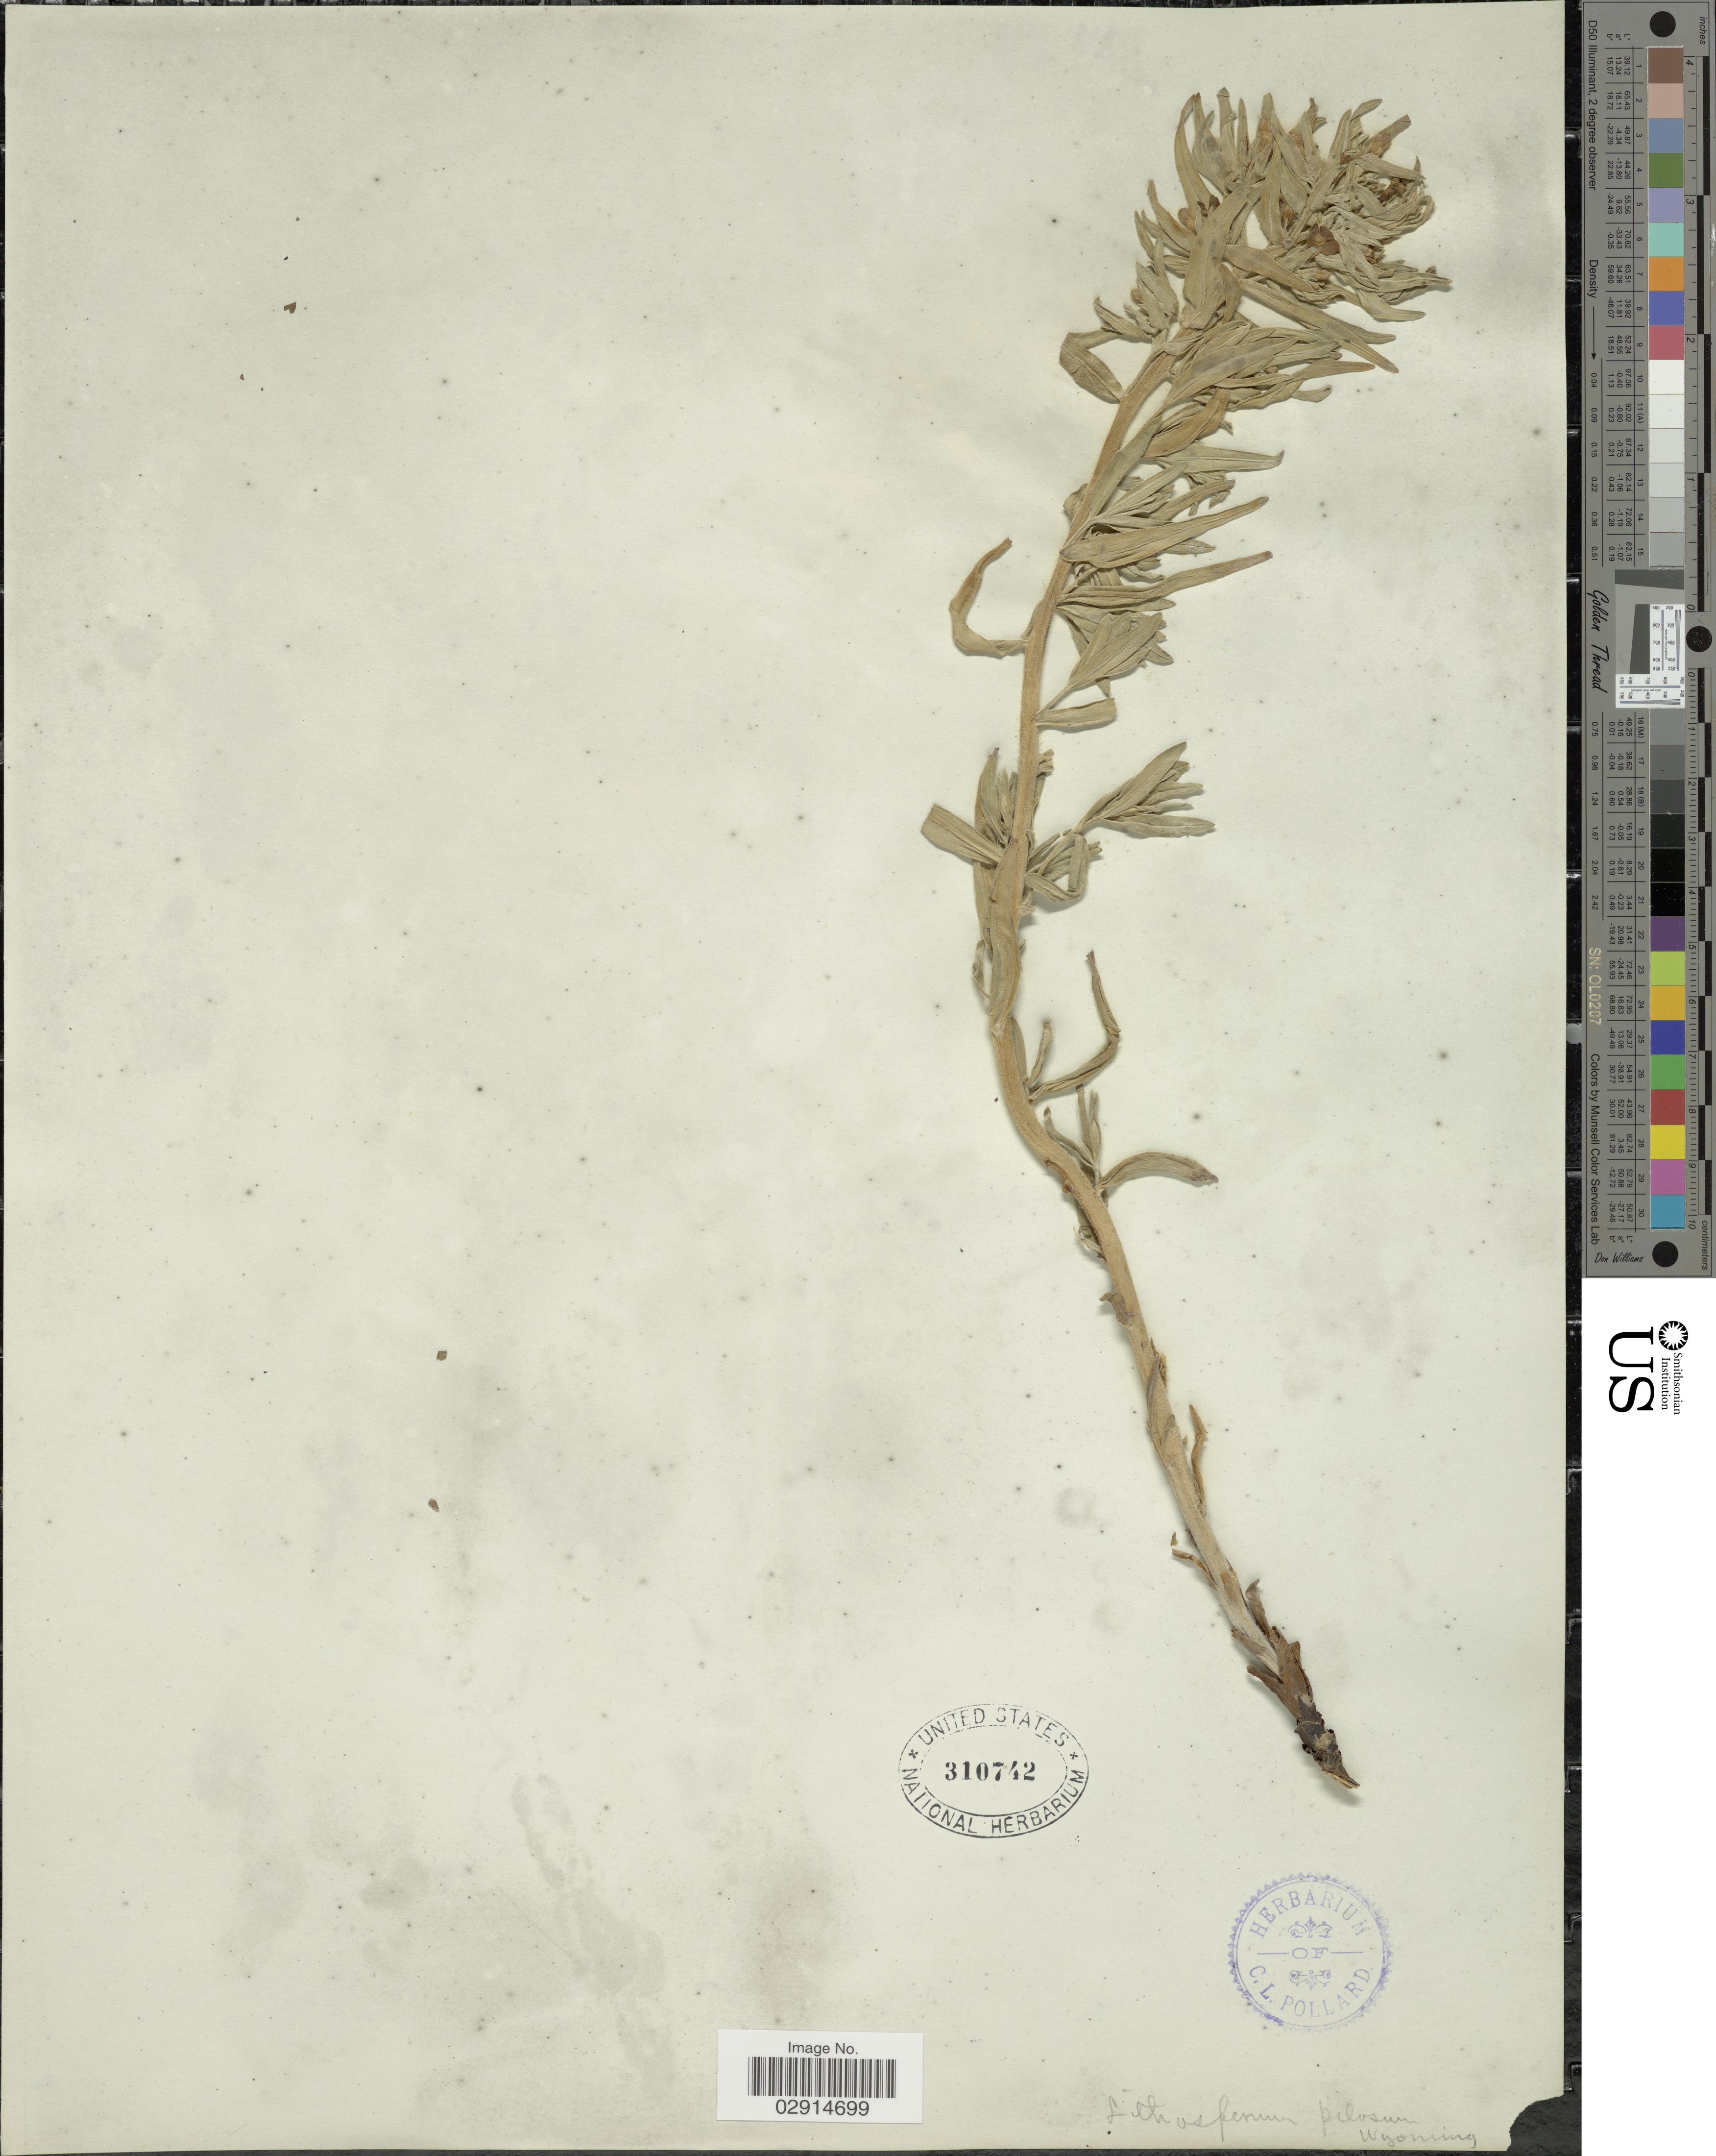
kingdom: Plantae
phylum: Tracheophyta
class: Magnoliopsida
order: Boraginales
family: Boraginaceae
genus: Lithospermum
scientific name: Lithospermum ruderale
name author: Douglas ex Lehm.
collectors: ex herb. C.L. Pollard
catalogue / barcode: US 310742